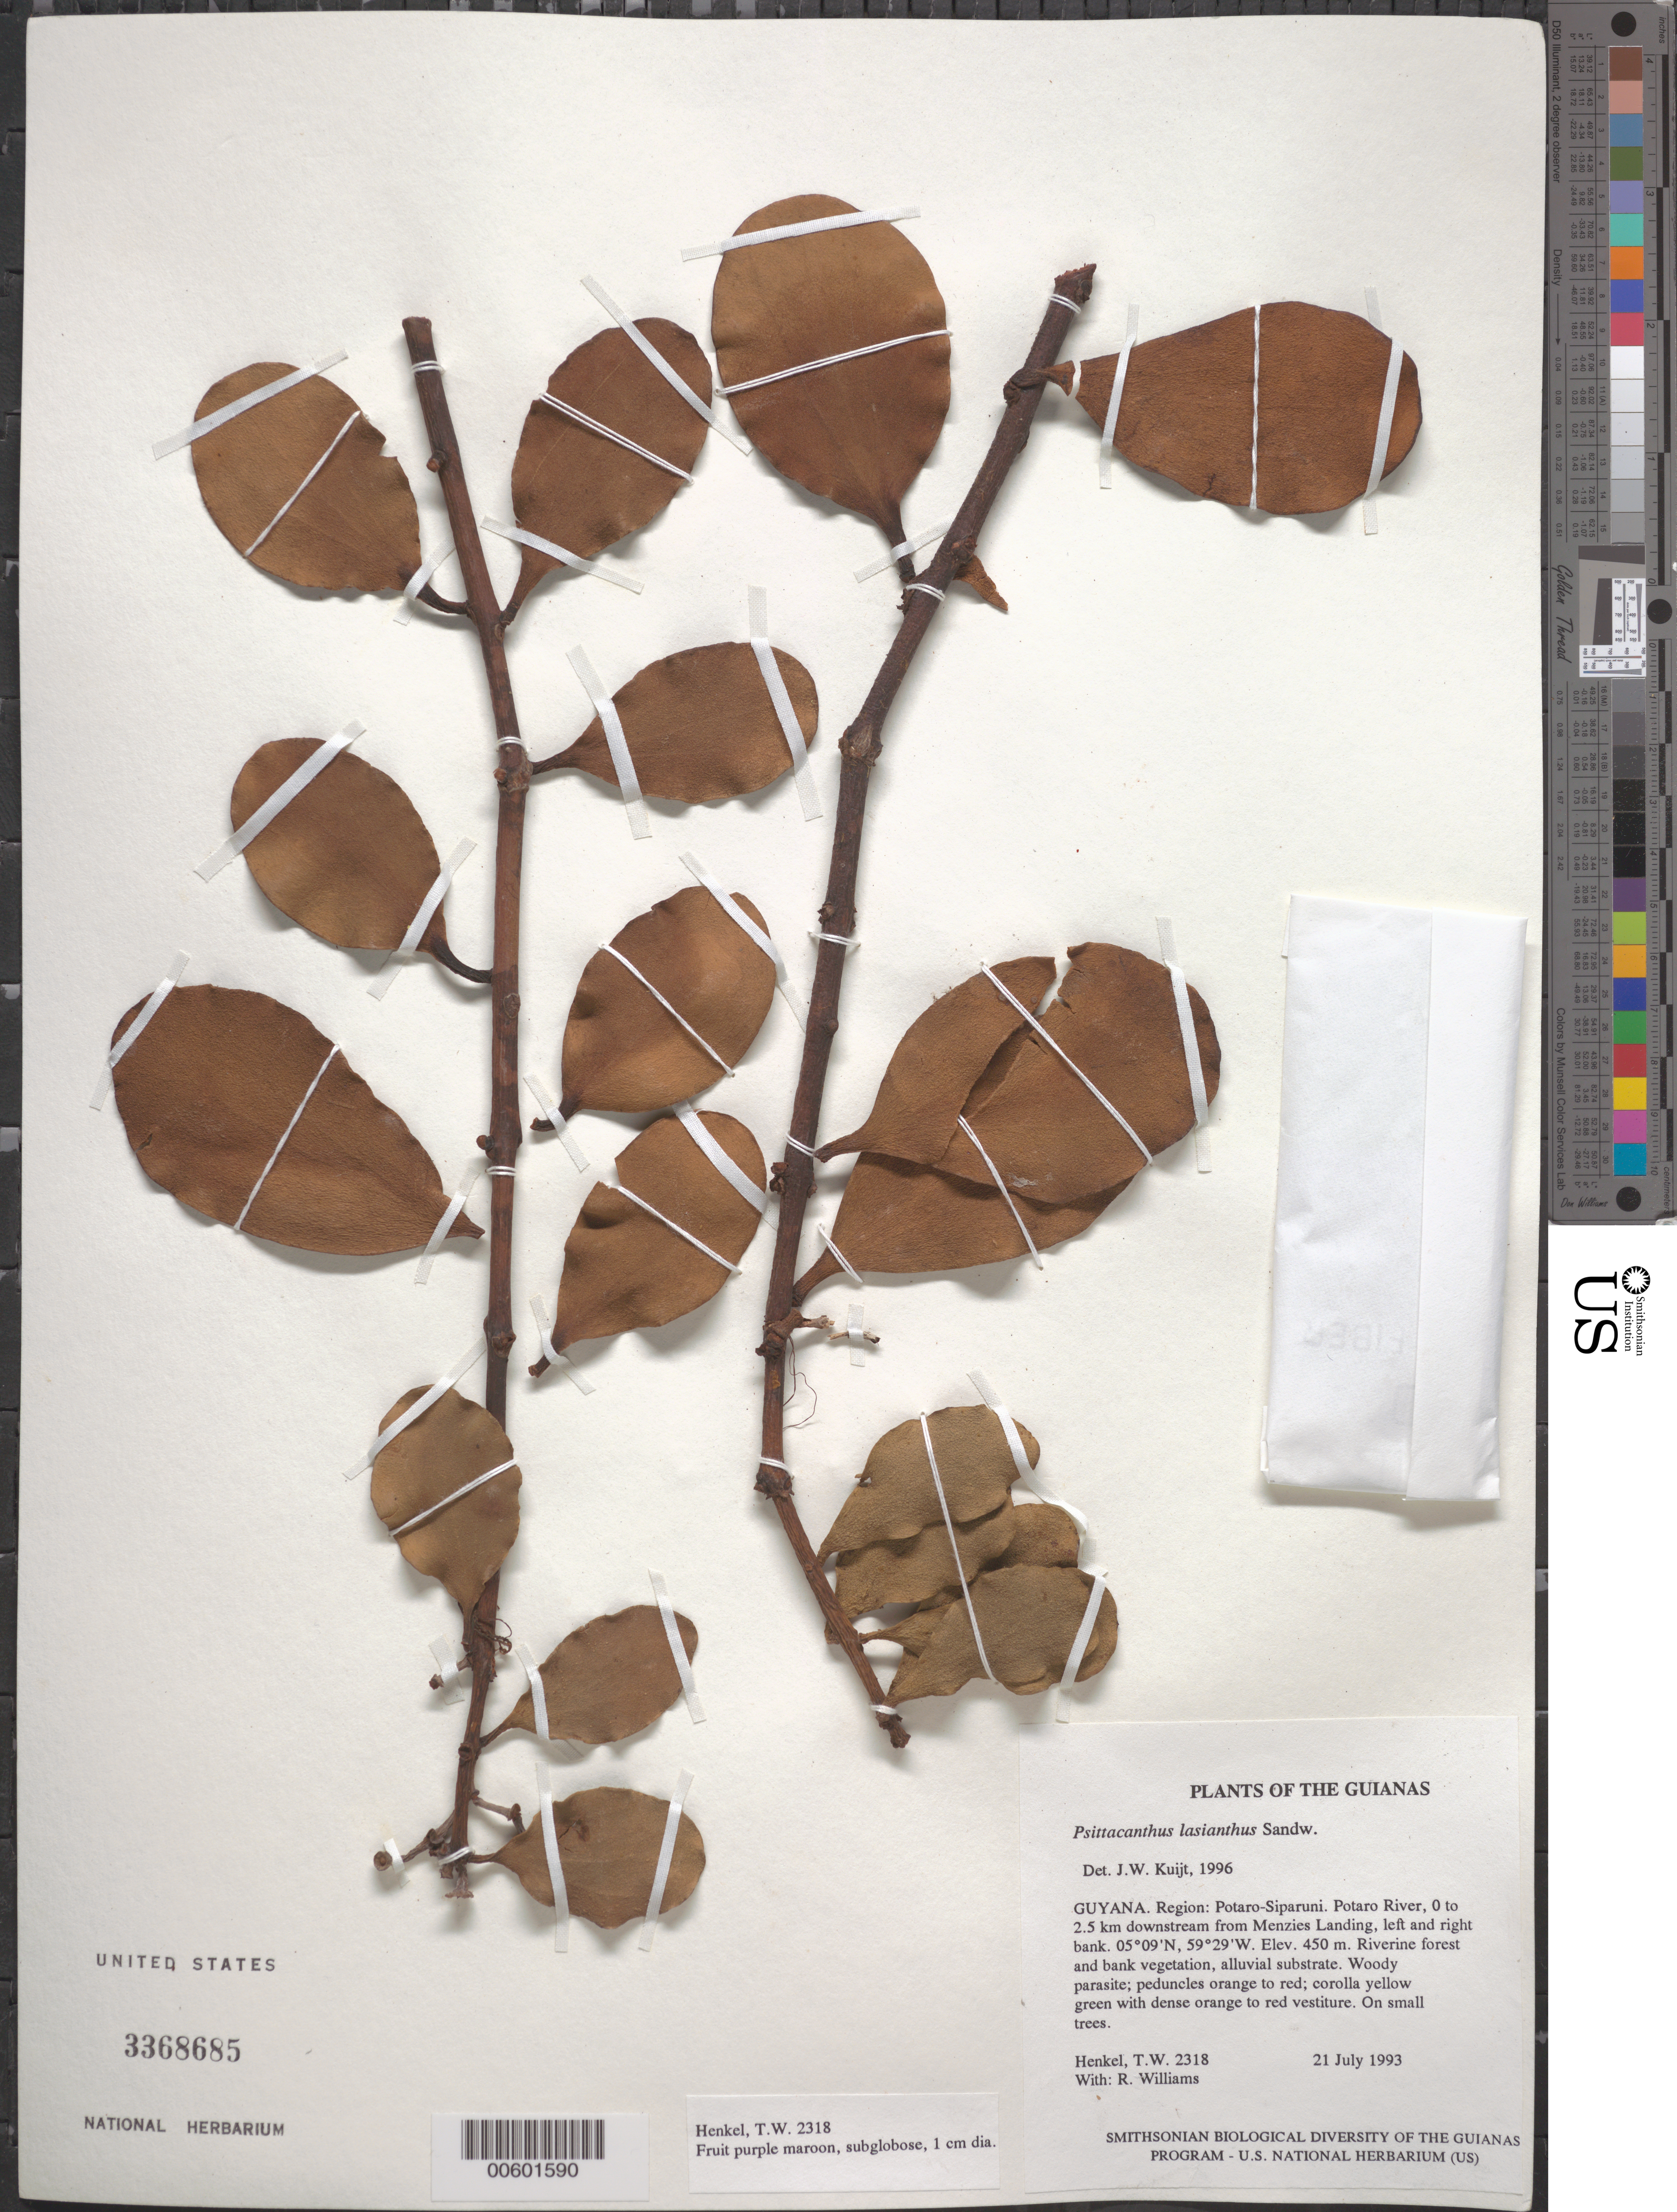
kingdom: Plantae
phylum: Tracheophyta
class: Magnoliopsida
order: Santalales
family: Loranthaceae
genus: Psittacanthus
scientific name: Psittacanthus leptanthus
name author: A.C. Sm.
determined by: Kuijt, Job, (CANADA)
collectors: T. Henkel & R. Williams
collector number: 2318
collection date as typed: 21 July 1993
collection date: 1993-07-21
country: Guyana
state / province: Potaro-Siparuni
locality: Potaro River, 0 to 2.5 km downstream from Menzies Landing, left and right bank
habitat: Riverine forest and bank vegetation, alluvial substrate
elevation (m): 450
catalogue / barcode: US 3368685